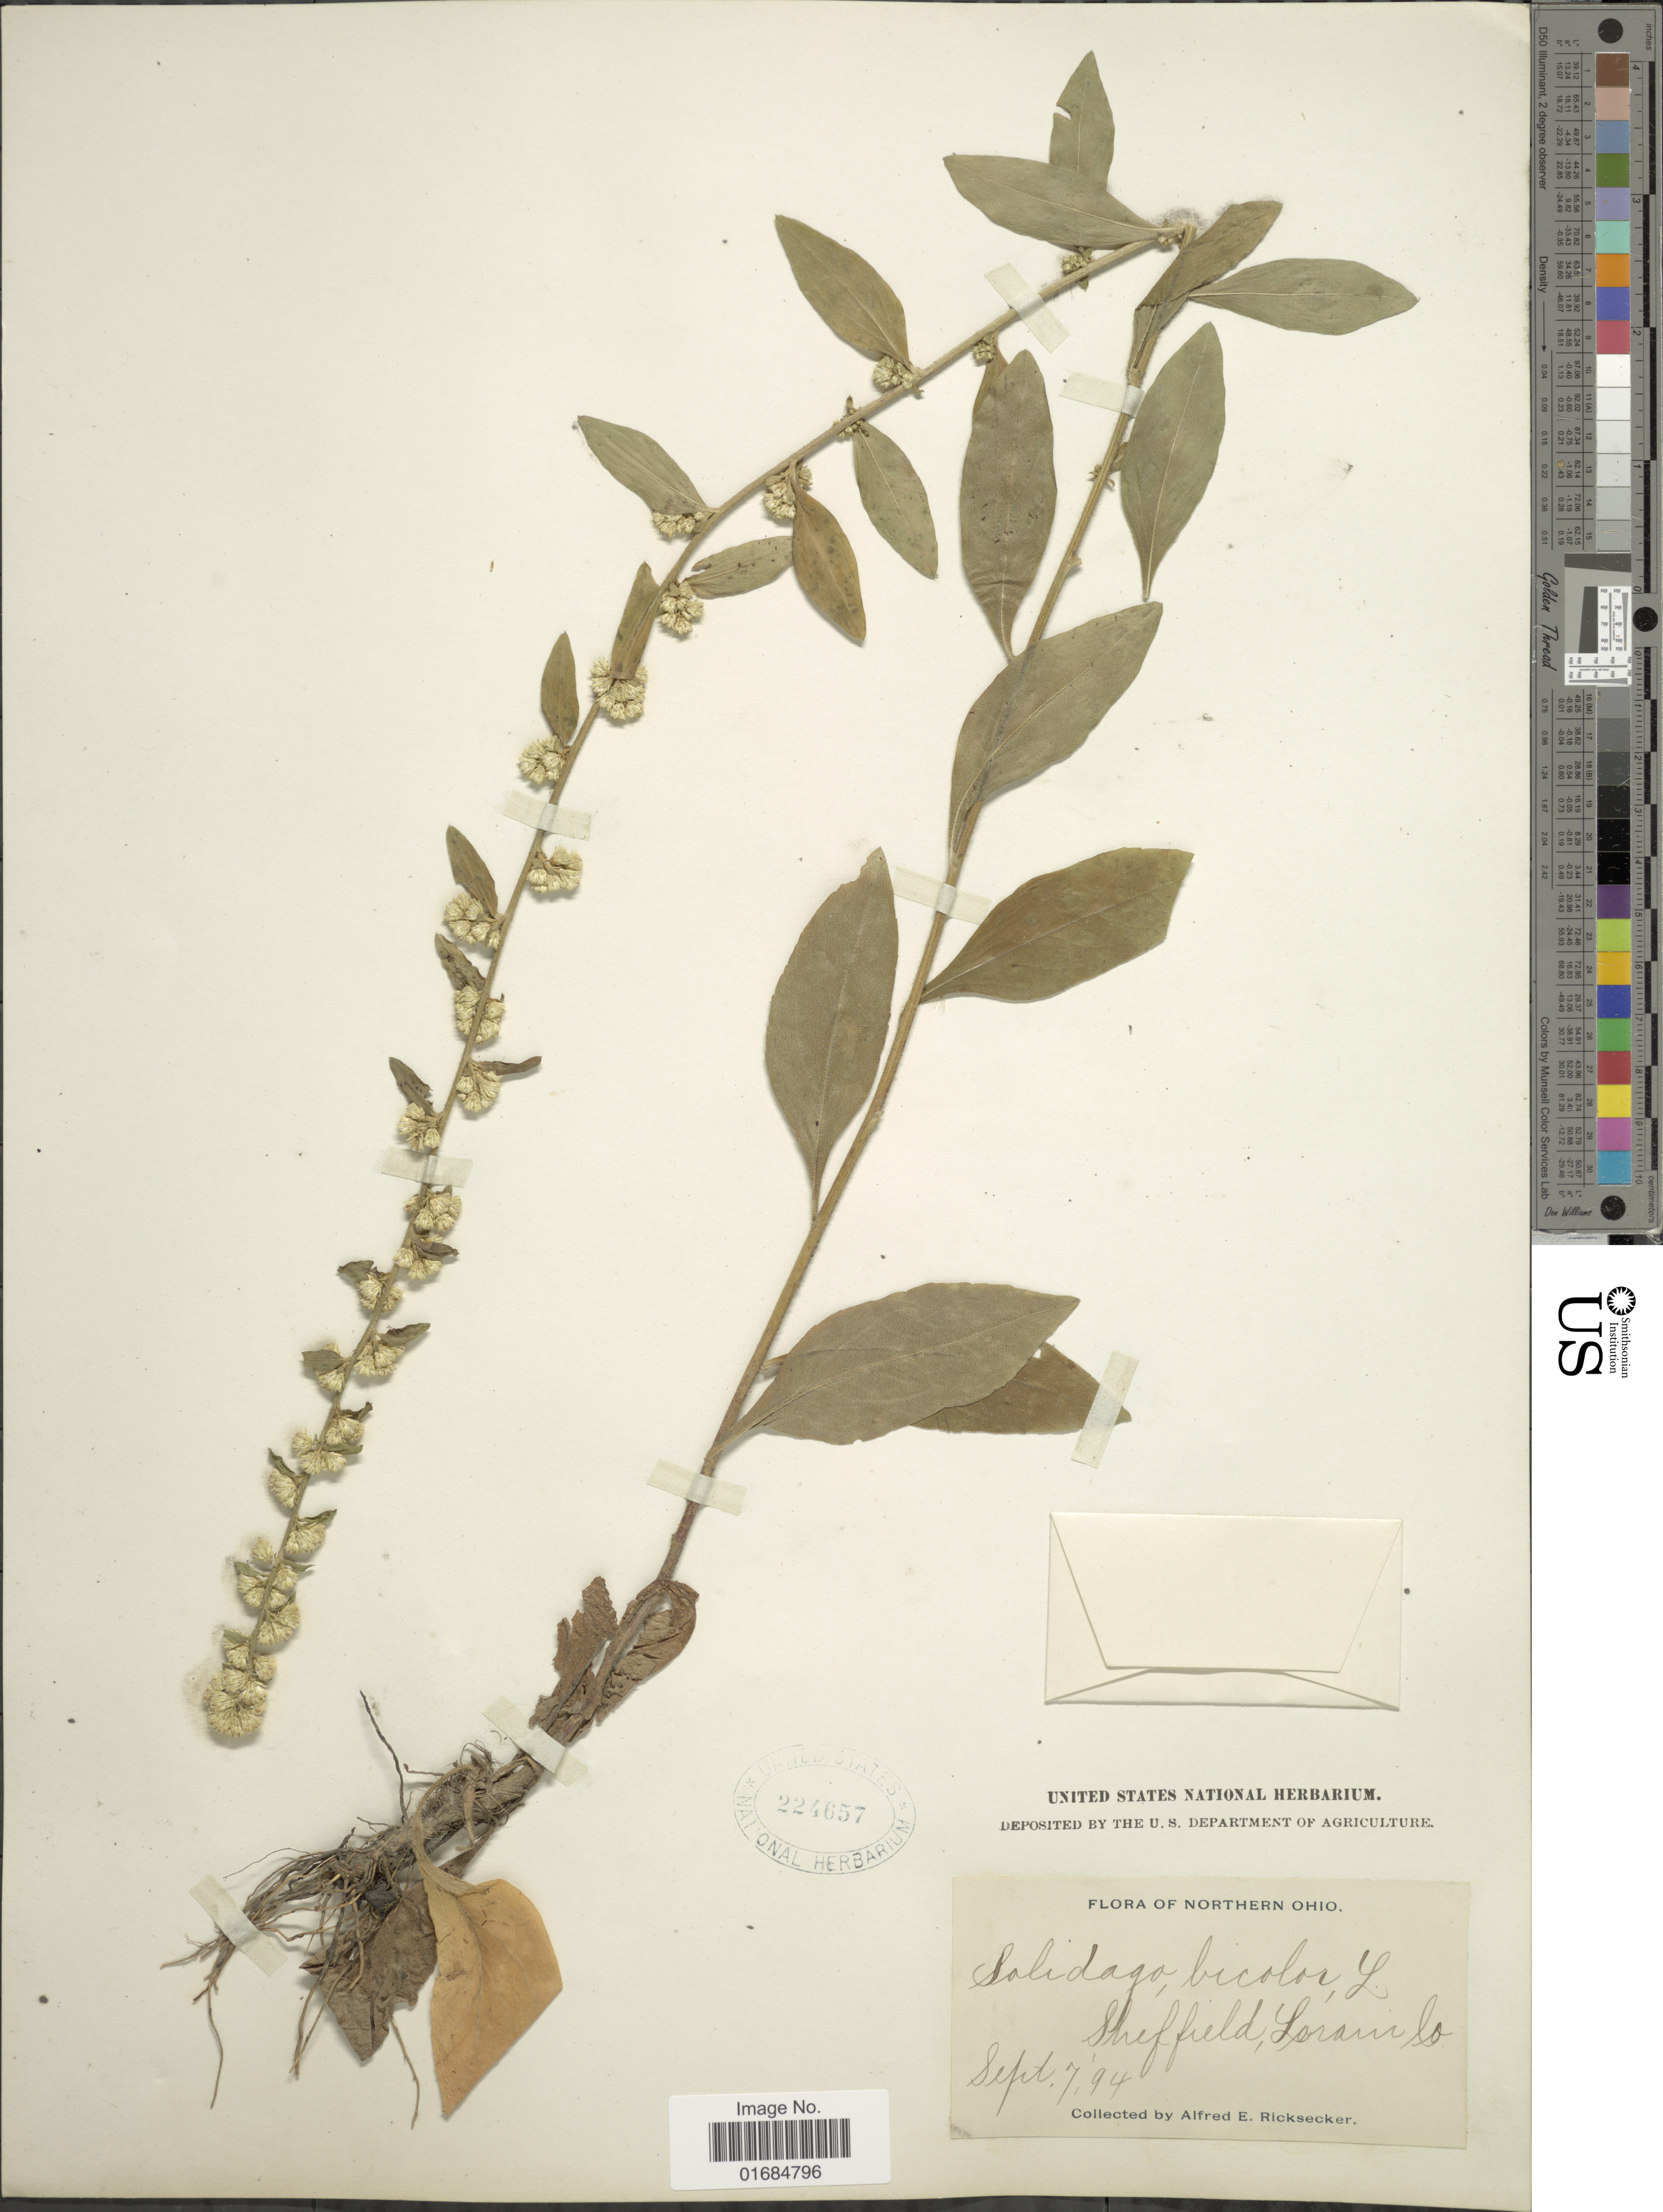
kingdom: Plantae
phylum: Tracheophyta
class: Magnoliopsida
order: Asterales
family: Asteraceae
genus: Solidago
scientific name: Solidago bicolor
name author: L.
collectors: A. E. Ricksecker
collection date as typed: Transcribed d/m/y: 7/9/94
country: United States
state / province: Ohio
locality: Northern Ohio. Sheffield, Lorain Co.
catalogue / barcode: US 224657